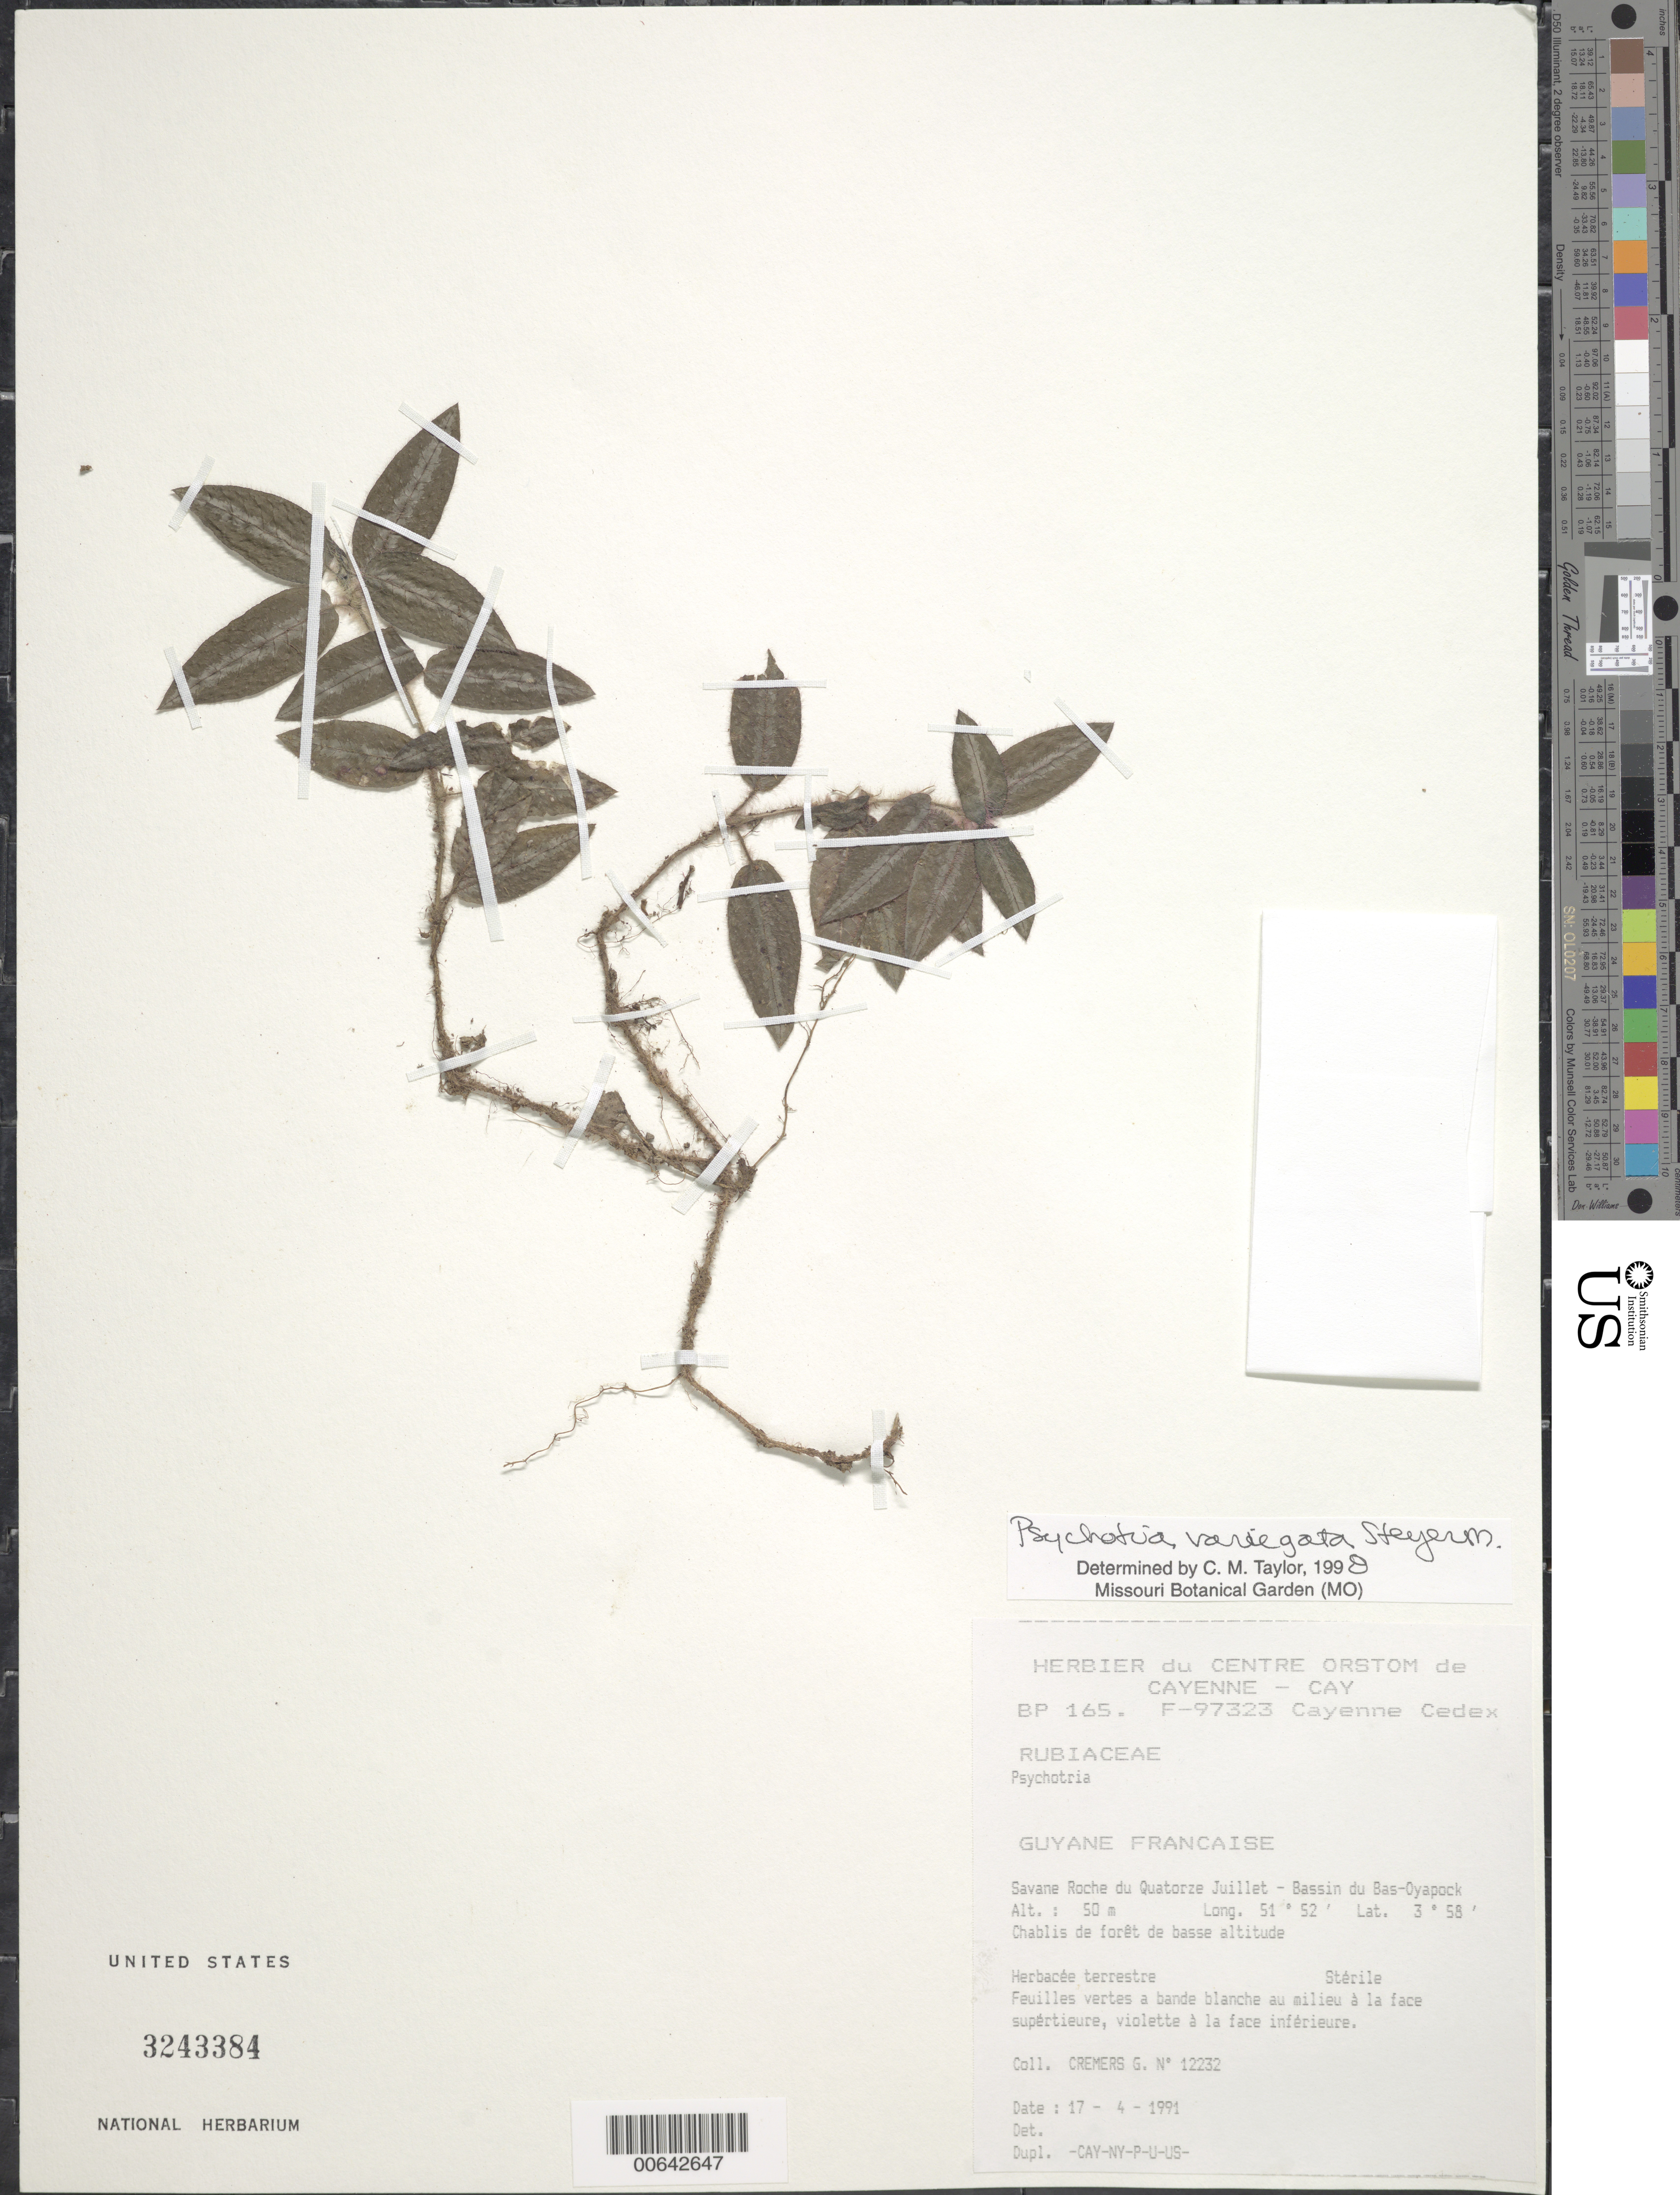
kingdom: Plantae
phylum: Tracheophyta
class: Magnoliopsida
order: Gentianales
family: Rubiaceae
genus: Palicourea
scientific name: Palicourea debilis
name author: (Müll. Arg.) Delprete & J.H. Kirkbr.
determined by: Kirkbride, J. H., Jr.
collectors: G. Cremers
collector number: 12232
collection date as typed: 17-Apr-91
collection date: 1991-04-17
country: French Guiana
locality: Savane Roche du Quatorze Juillet, Bassin du Bas-Oyapock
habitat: Chablis forêt de basse altitude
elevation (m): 50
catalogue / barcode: US 3243384